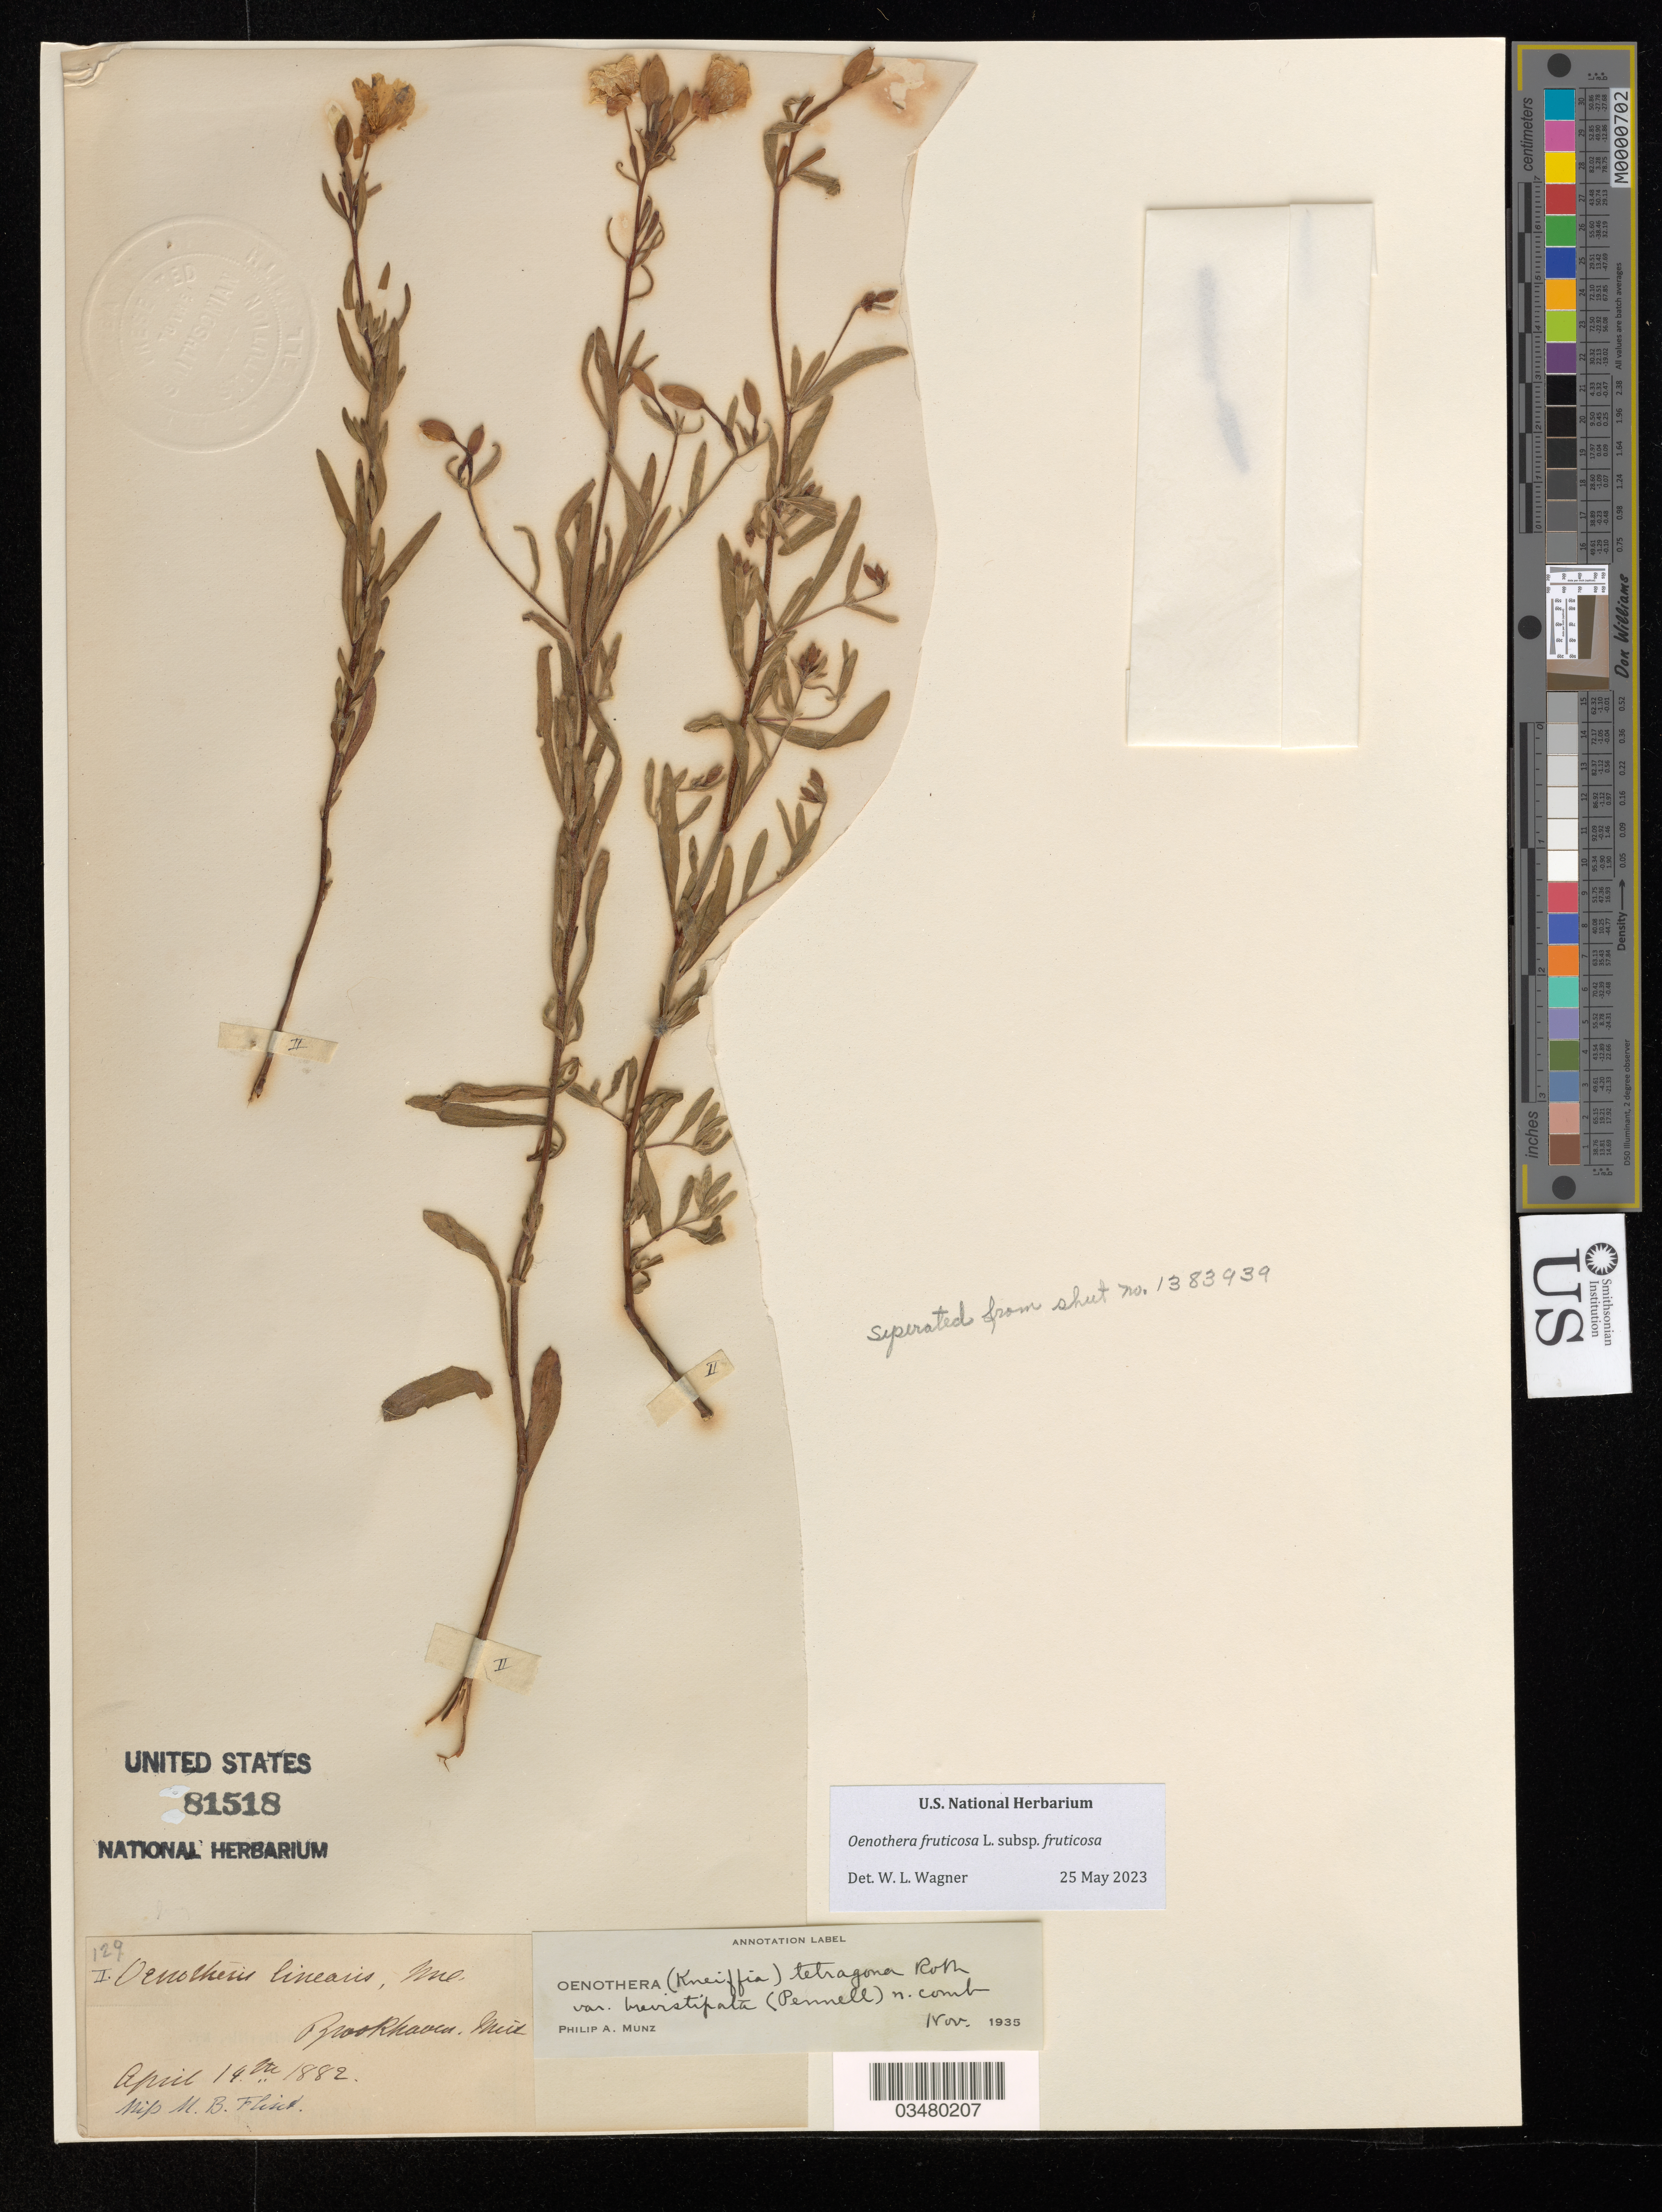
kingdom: Plantae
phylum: Tracheophyta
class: Magnoliopsida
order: Myrtales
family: Onagraceae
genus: Oenothera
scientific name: Oenothera fruticosa subsp. fruticosa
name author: L.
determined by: Wagner, W. L., (BOT), Smithsonian Institution - National Museum of Natural History (UNITED STATES)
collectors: M. Flint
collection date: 1882-04-19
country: United States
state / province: Michigan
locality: Brookhaven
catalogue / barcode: US 81518